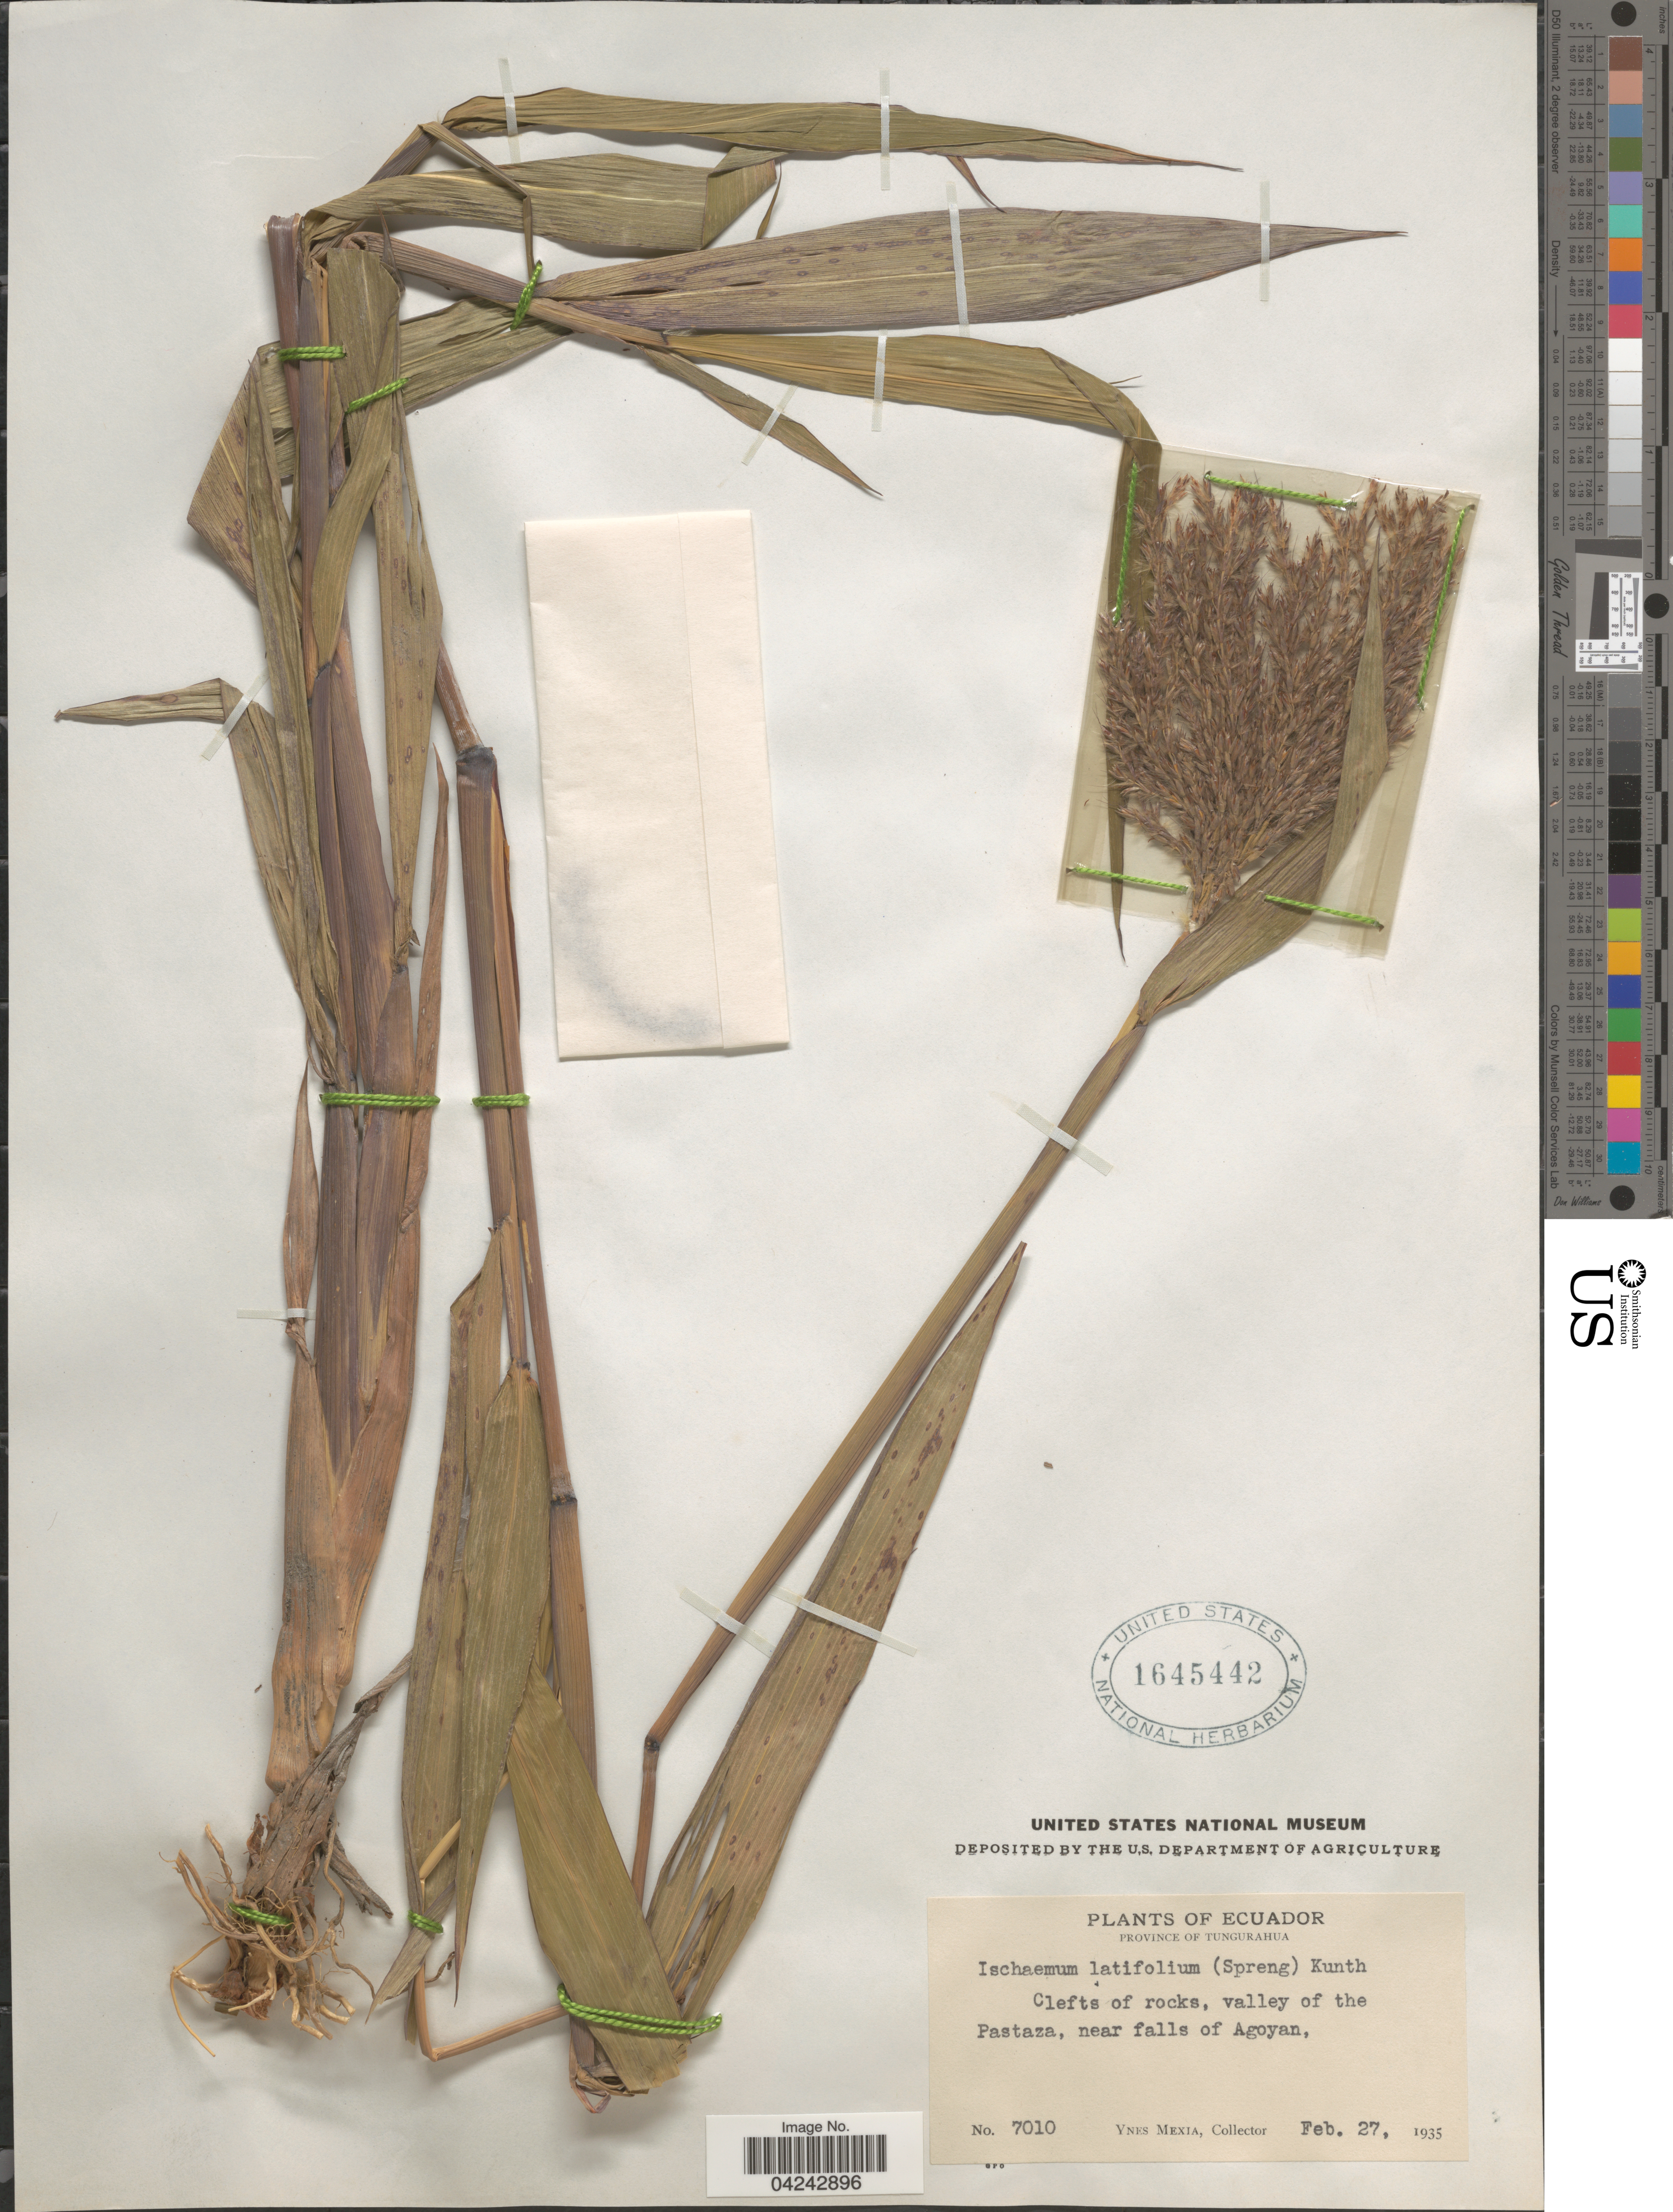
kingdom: Plantae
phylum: Tracheophyta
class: Liliopsida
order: Poales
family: Poaceae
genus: Ischaemum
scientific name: Ischaemum latifolium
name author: (Spreng.) Kunth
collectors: Y. Mexia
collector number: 7010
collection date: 1935-02-27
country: Ecuador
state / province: Tungurahua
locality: Valley of the Pastaza, near falls of Agoyan.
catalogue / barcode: US 1645442